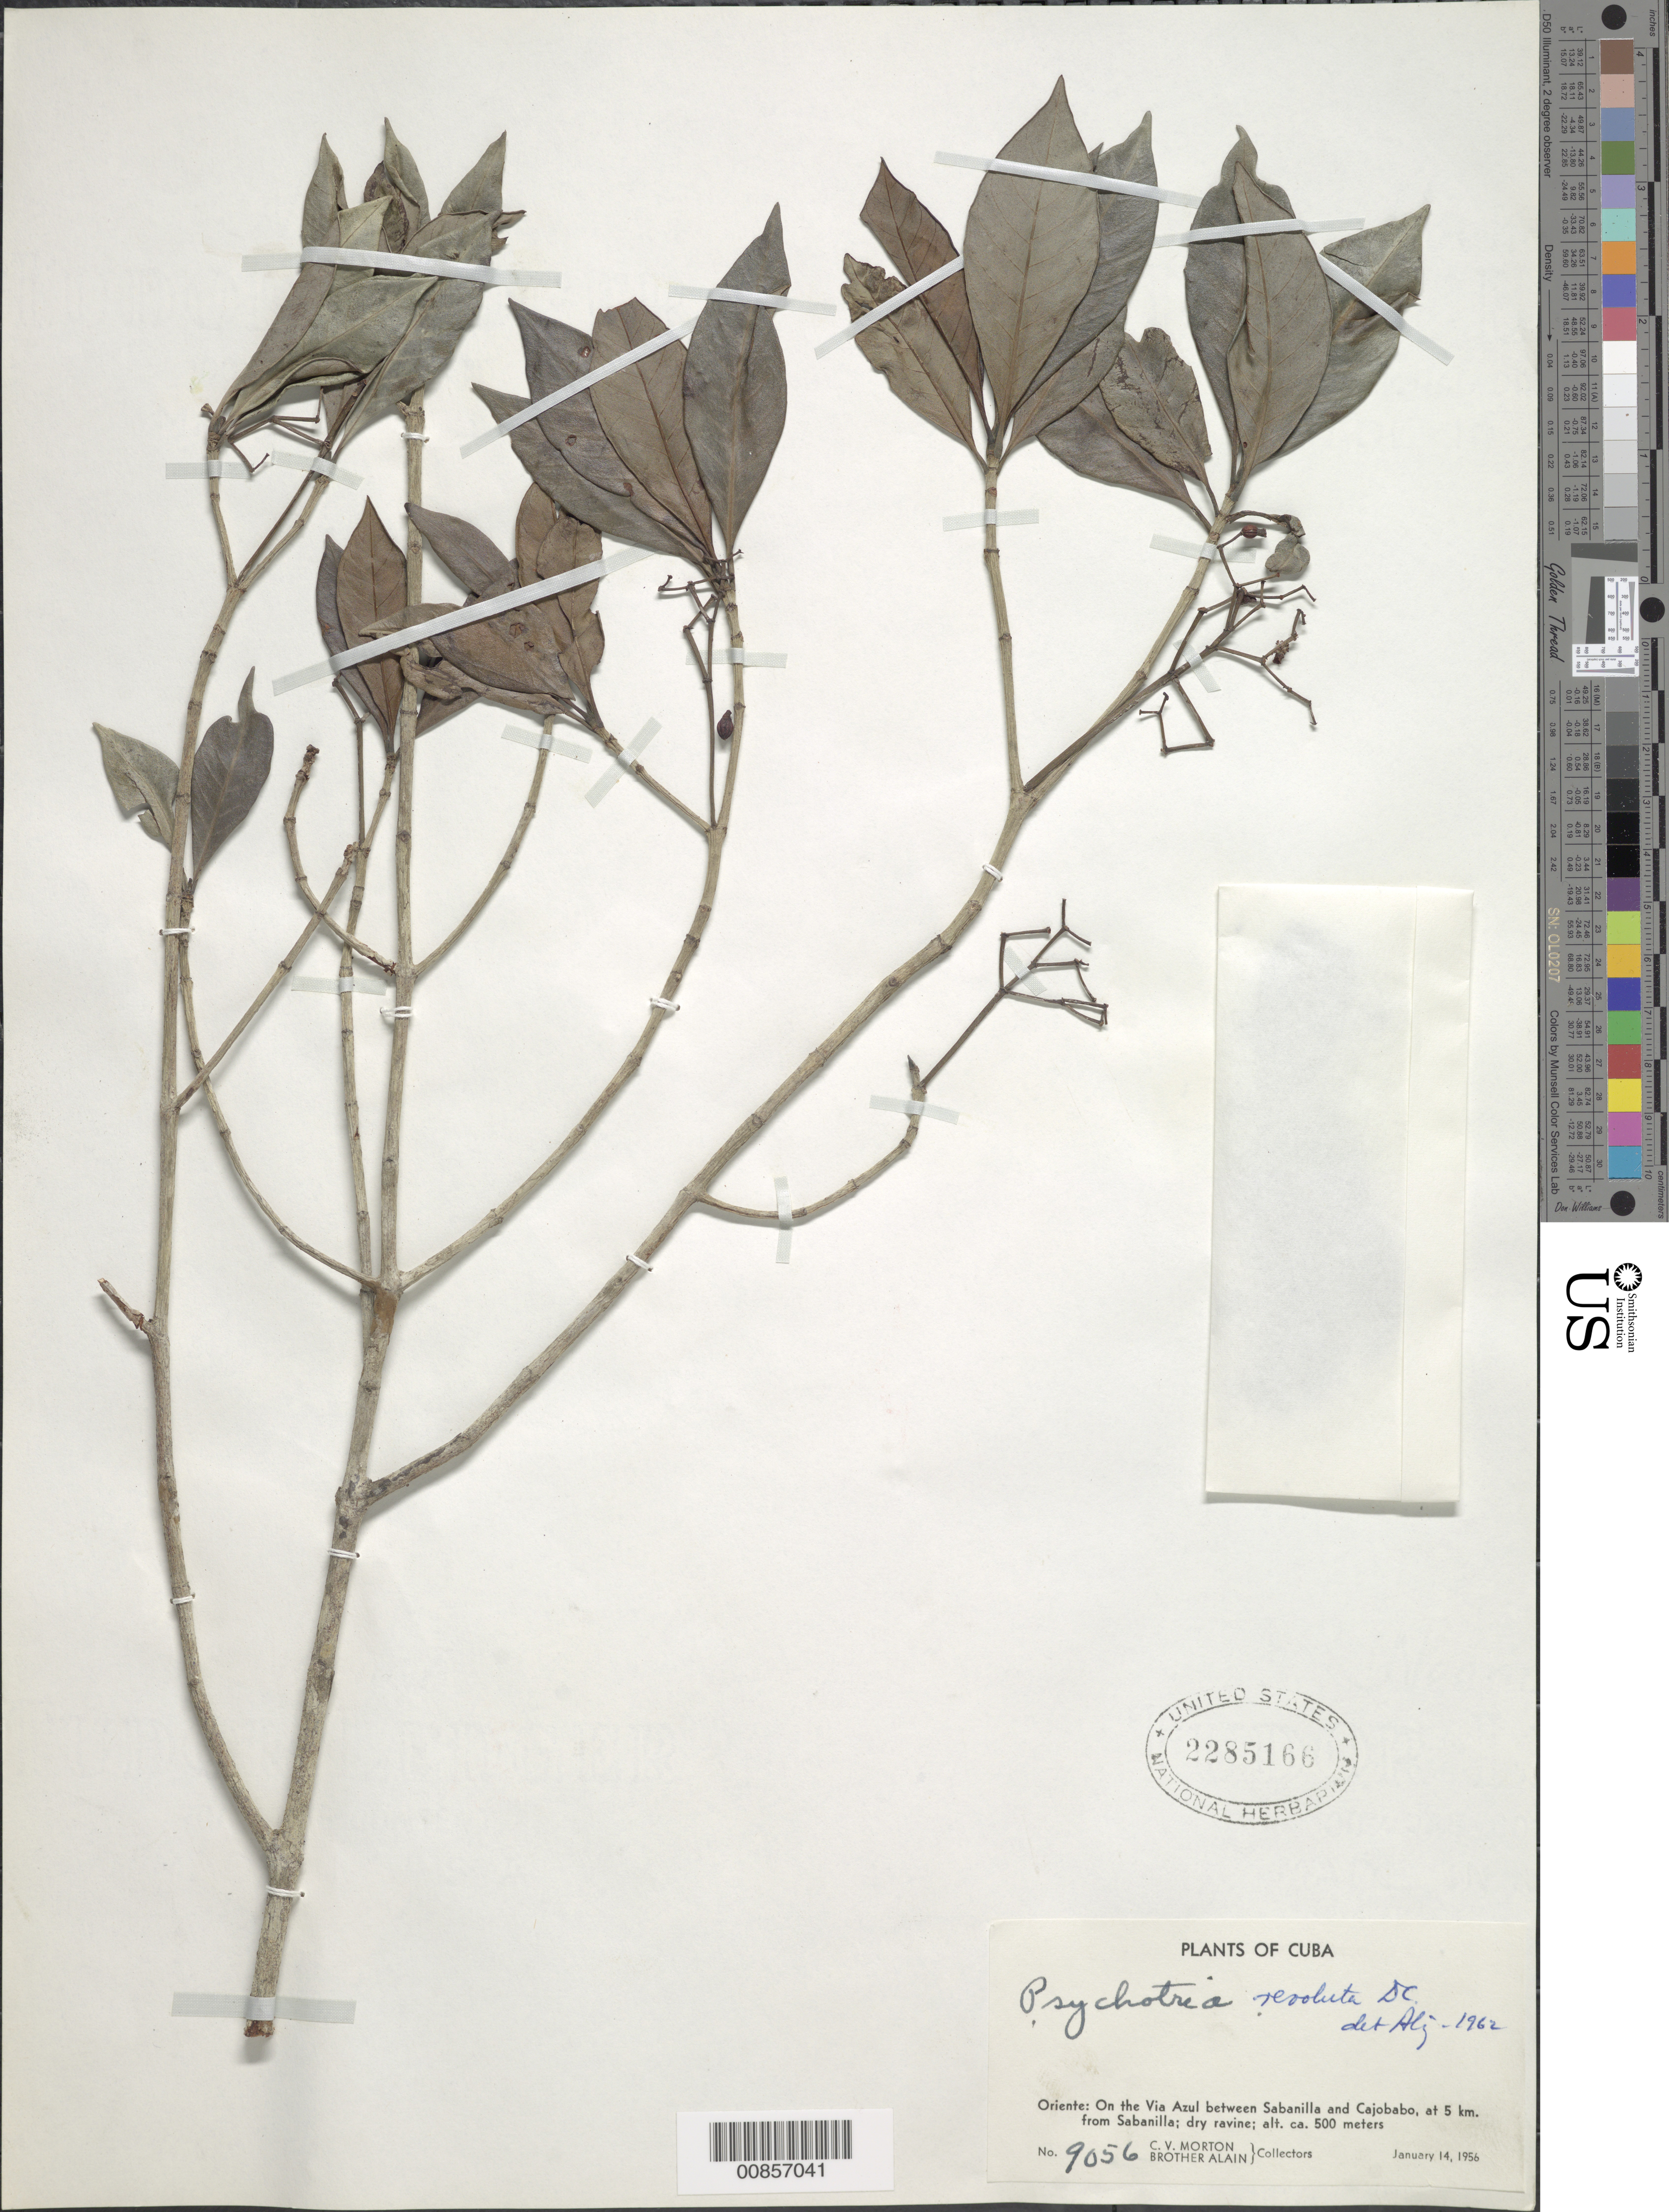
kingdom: Plantae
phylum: Tracheophyta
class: Magnoliopsida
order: Gentianales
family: Rubiaceae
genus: Psychotria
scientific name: Psychotria revoluta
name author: DC.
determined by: Liogier, Alain H.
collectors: C. V. Morton & A. H. Liogier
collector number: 9056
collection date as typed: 14 Jan 1956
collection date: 1956-01-14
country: Cuba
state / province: Oriente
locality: On the Via Azul between Sabanilla and Cajobabo, at 5 km from Sabanilla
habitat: Dry ravine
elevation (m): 500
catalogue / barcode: US 2285166